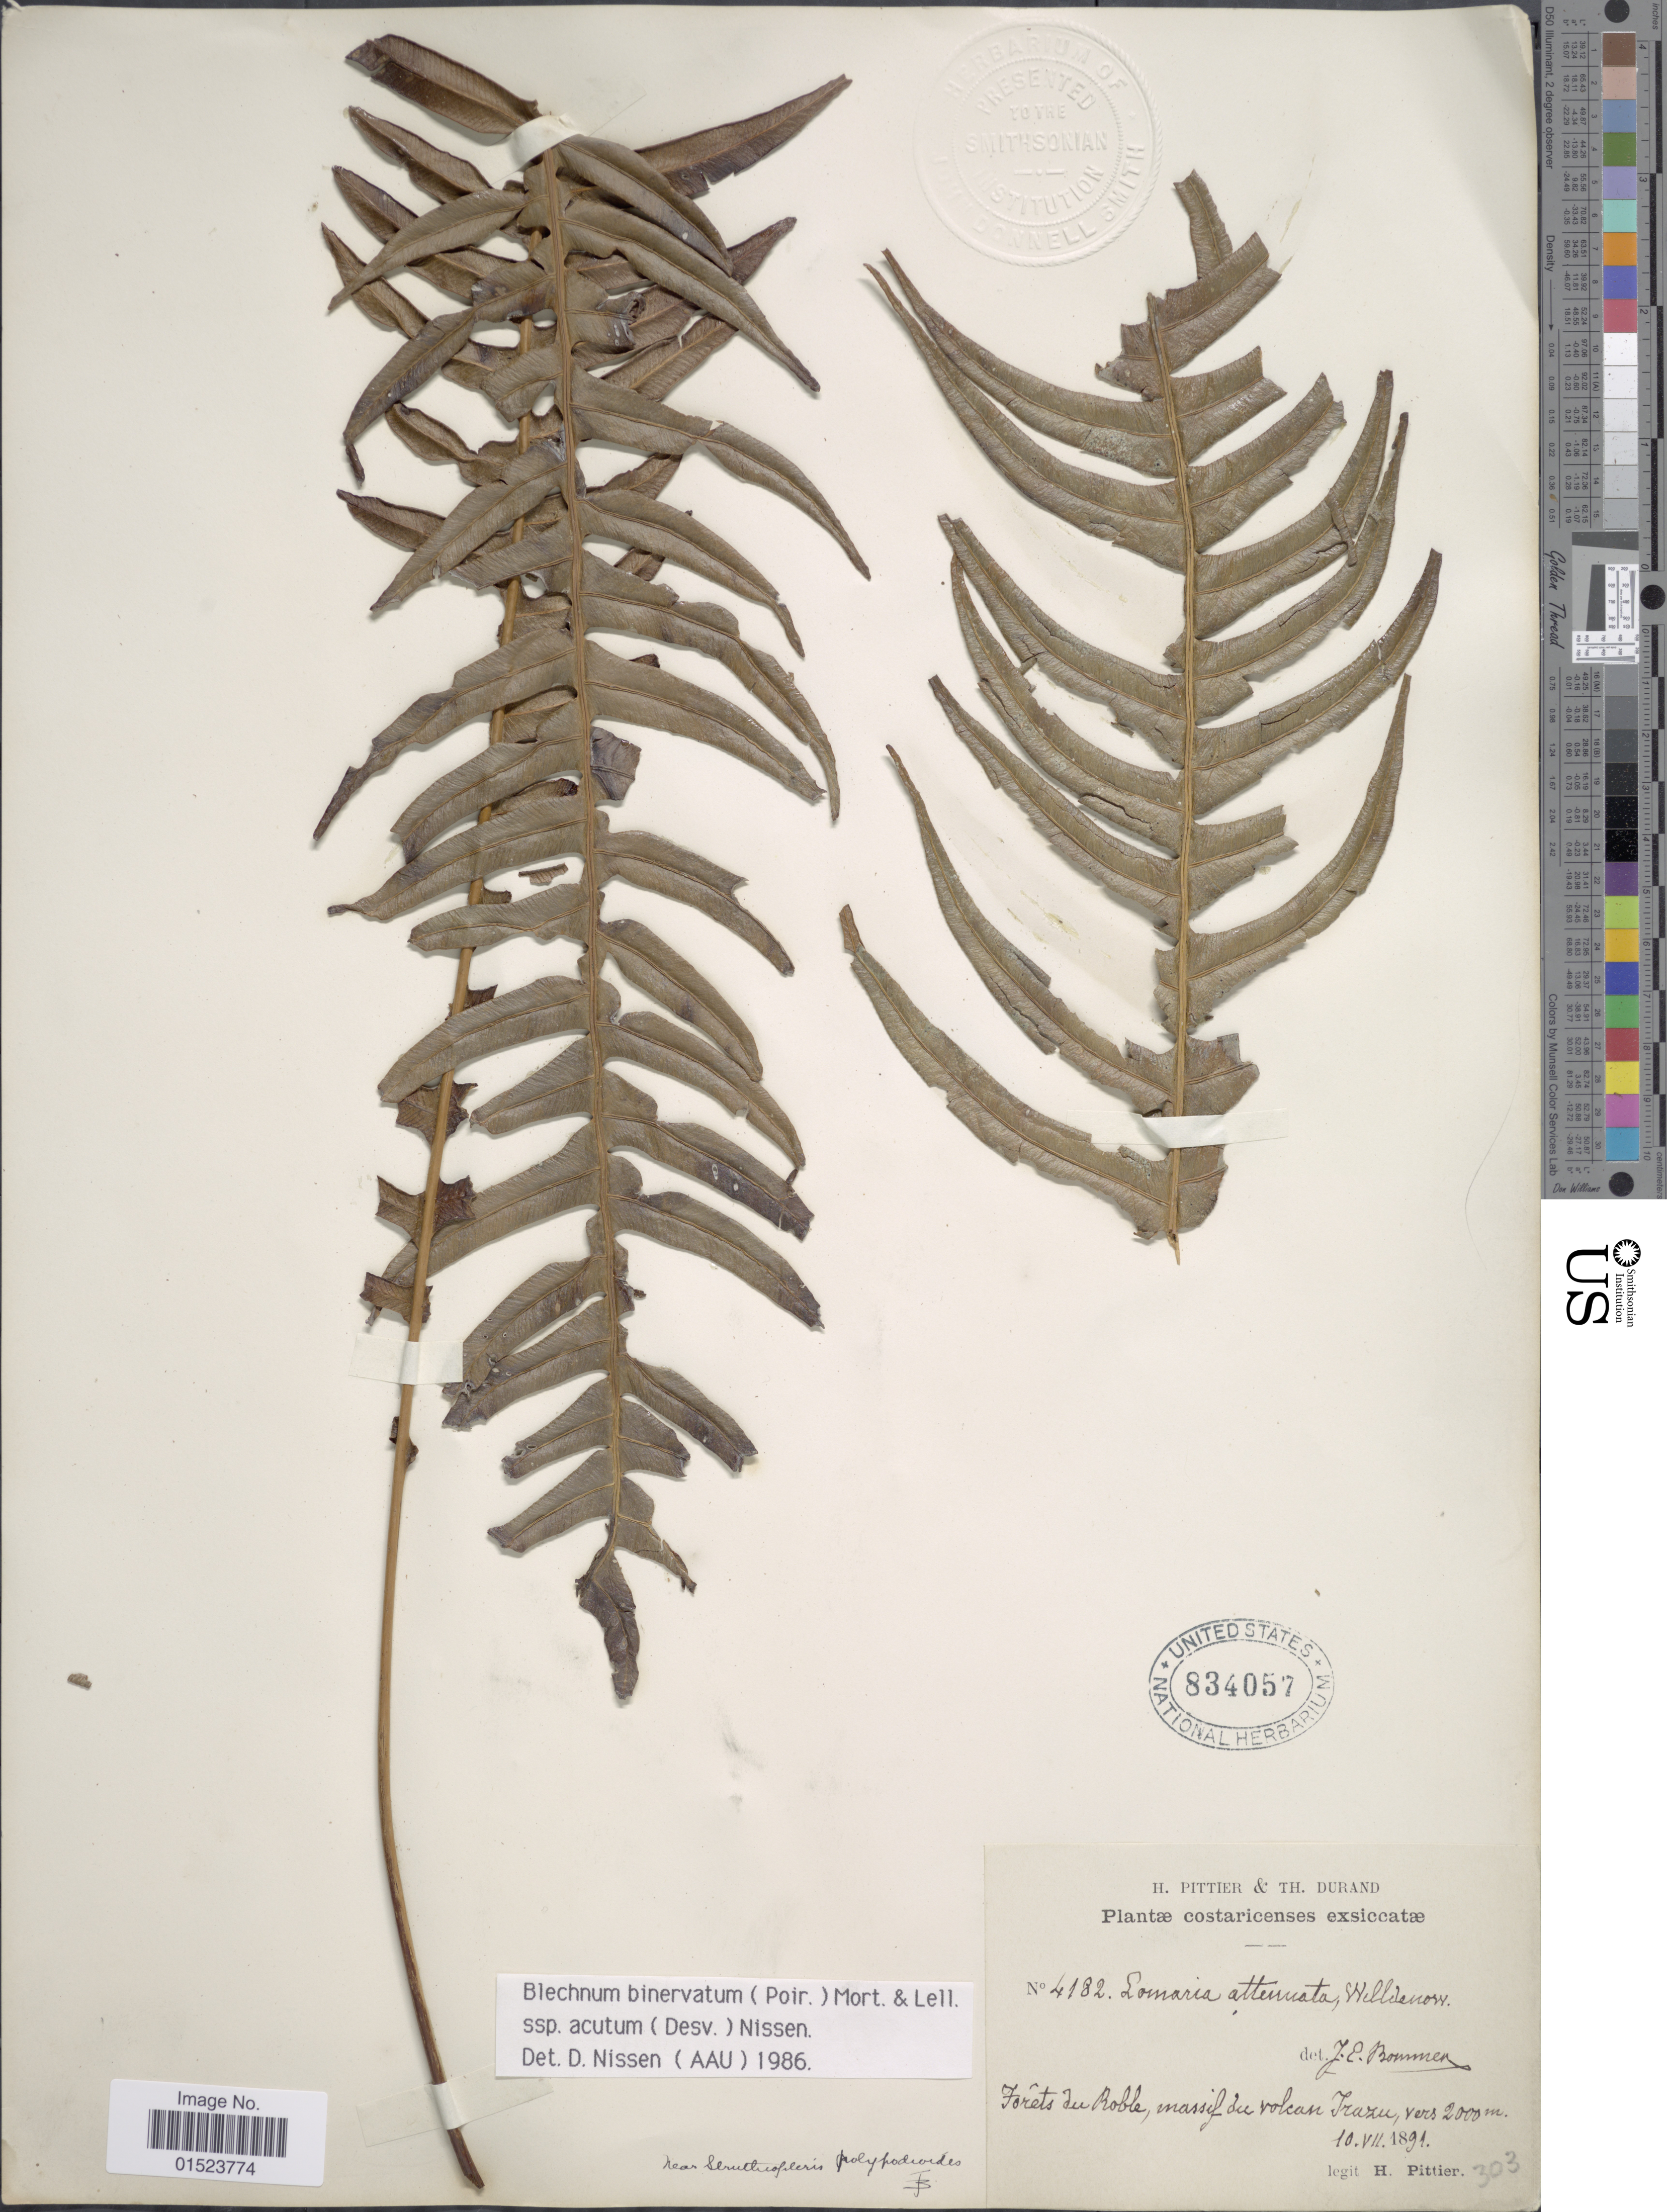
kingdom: Plantae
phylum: Tracheophyta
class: Polypodiopsida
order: Polypodiales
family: Blechnaceae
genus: Blechnum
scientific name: Blechnum ensiforme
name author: (Liebm.) C. Chr.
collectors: H. F. Pittier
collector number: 303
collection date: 1891-07-10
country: Costa Rica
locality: Forêts du Roble, massif du volcan Irazu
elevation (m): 2000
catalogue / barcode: US 834057